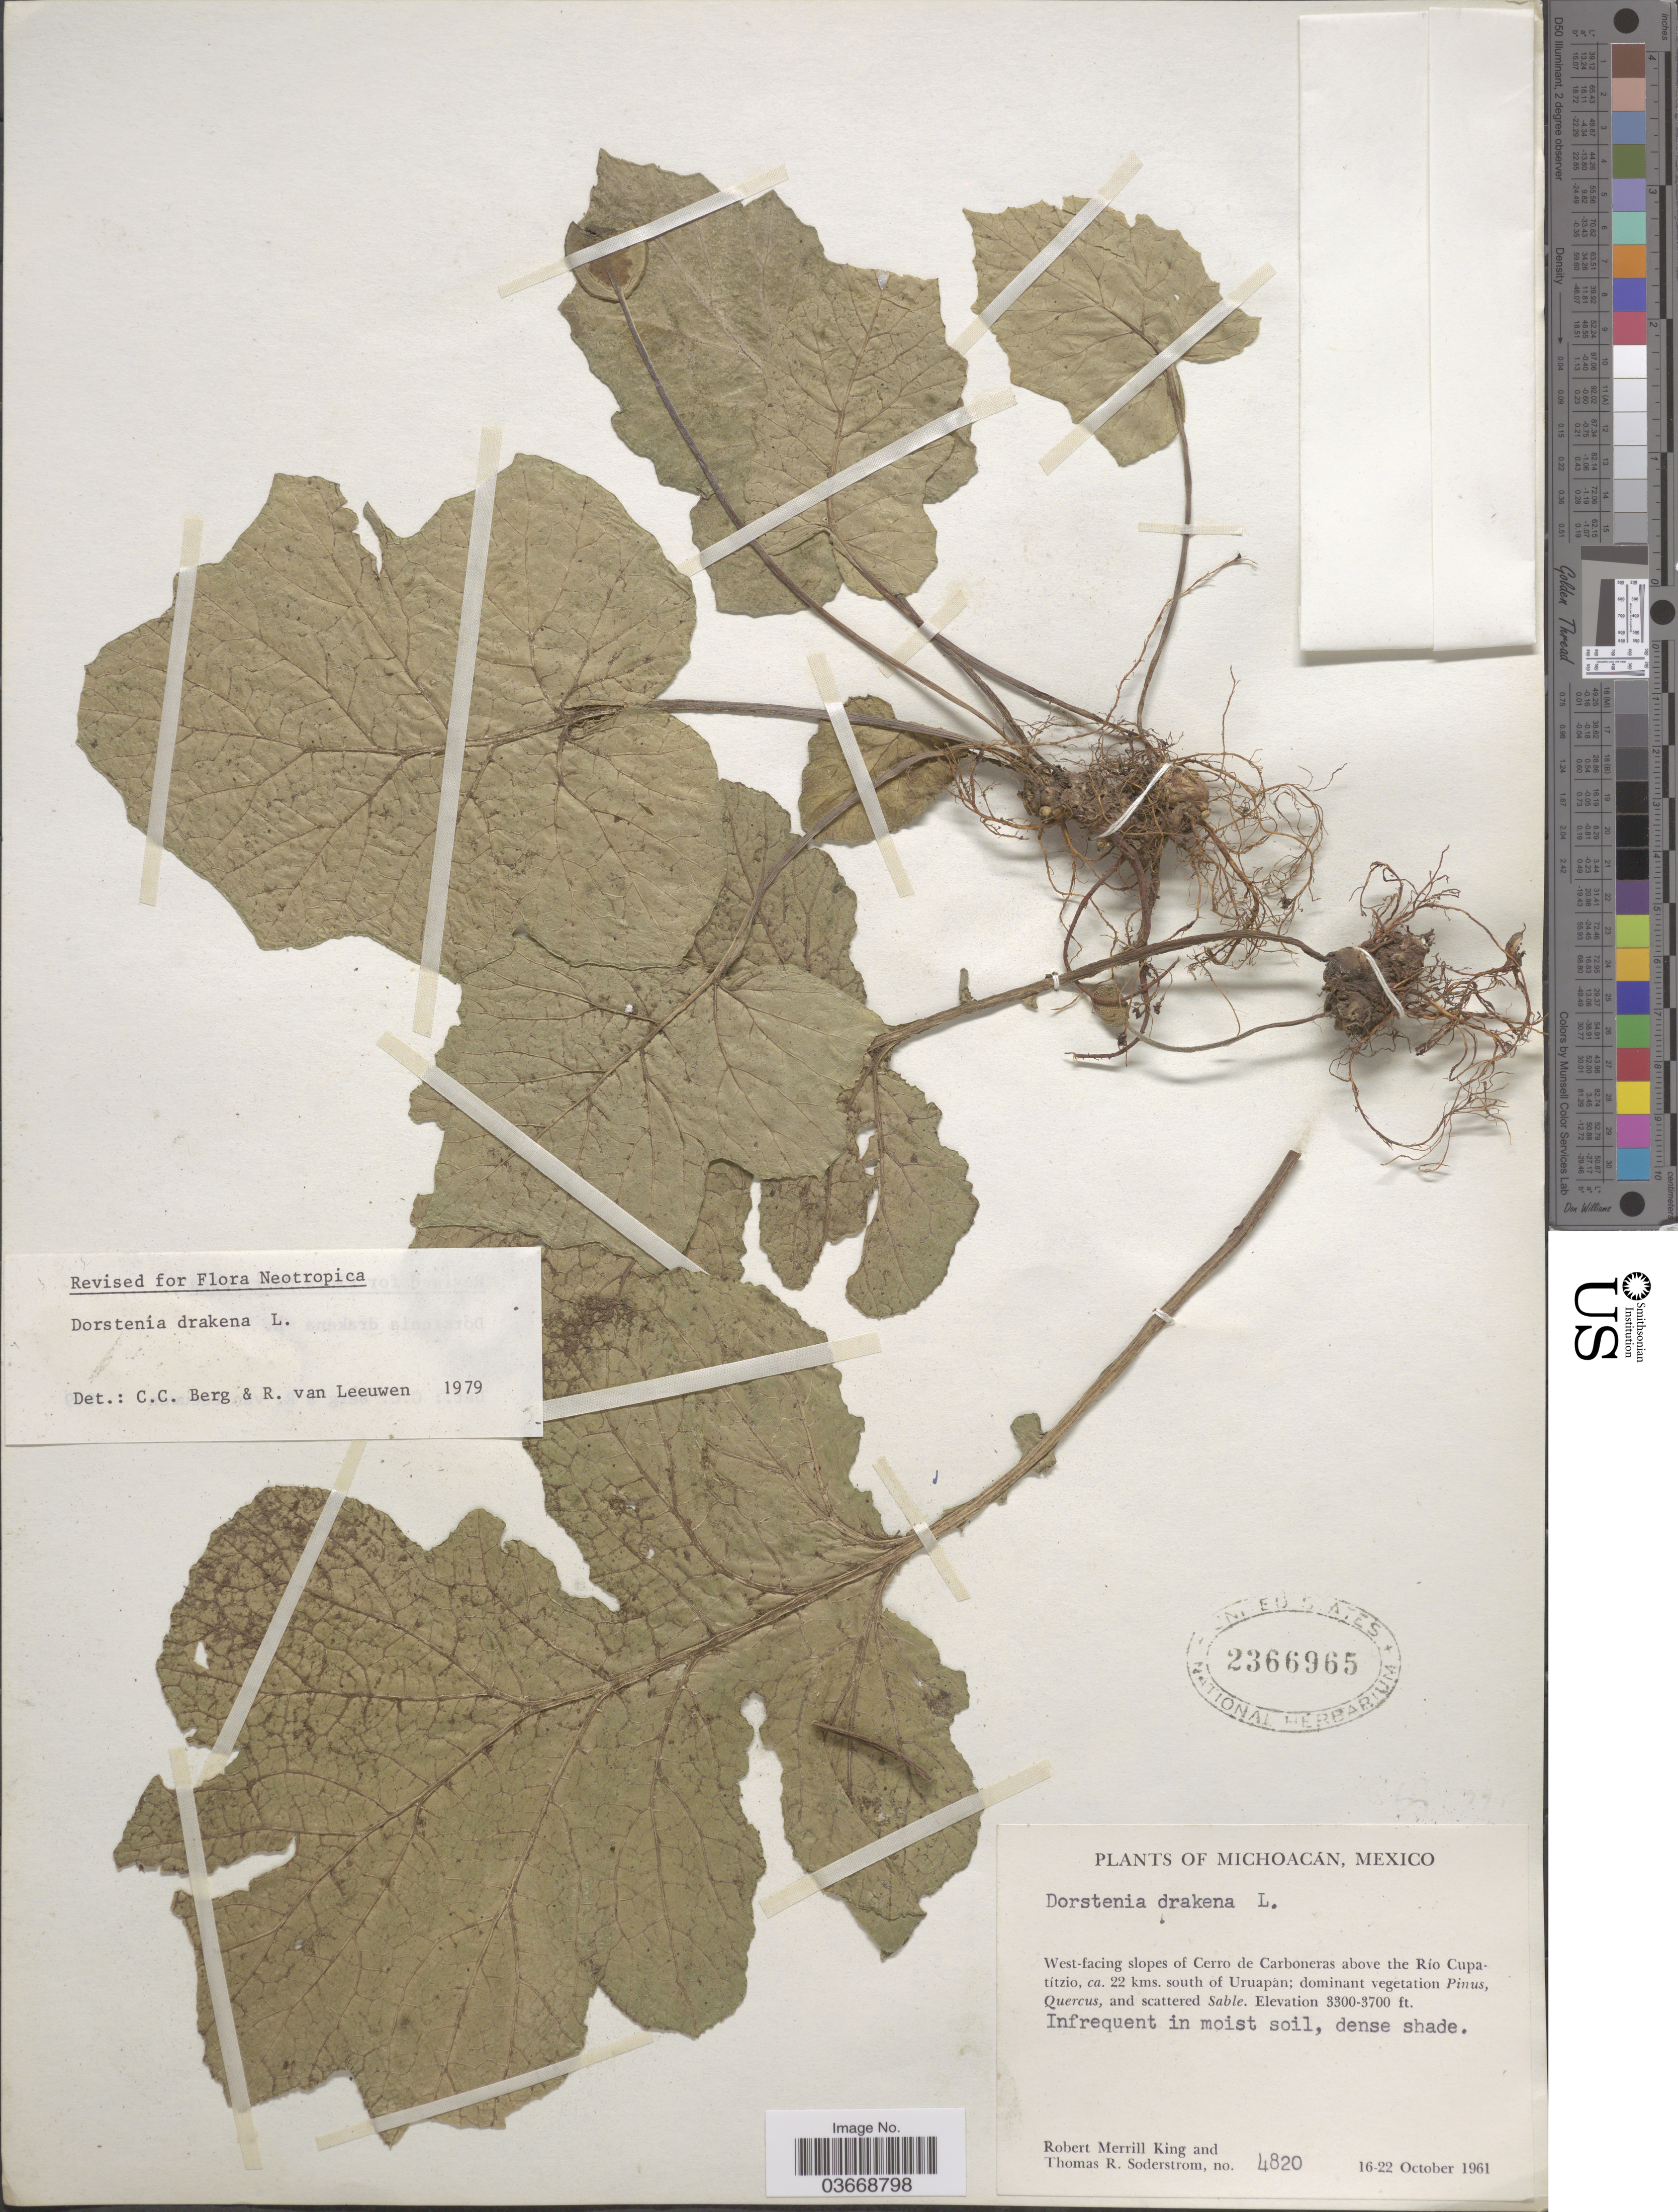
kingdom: Plantae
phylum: Tracheophyta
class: Magnoliopsida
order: Rosales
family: Moraceae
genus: Dorstenia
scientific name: Dorstenia drakena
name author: L.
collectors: R. M. King & T. R. Soderstrom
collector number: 4820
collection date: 1961-10-16/1961-10-22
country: Mexico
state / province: Michoacán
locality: West-facing slopes of Cerro de Carboneras above the Río Cupatítzio, ca. 22 kms. south of Uruapán.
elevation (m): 1006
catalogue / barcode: US 2366965